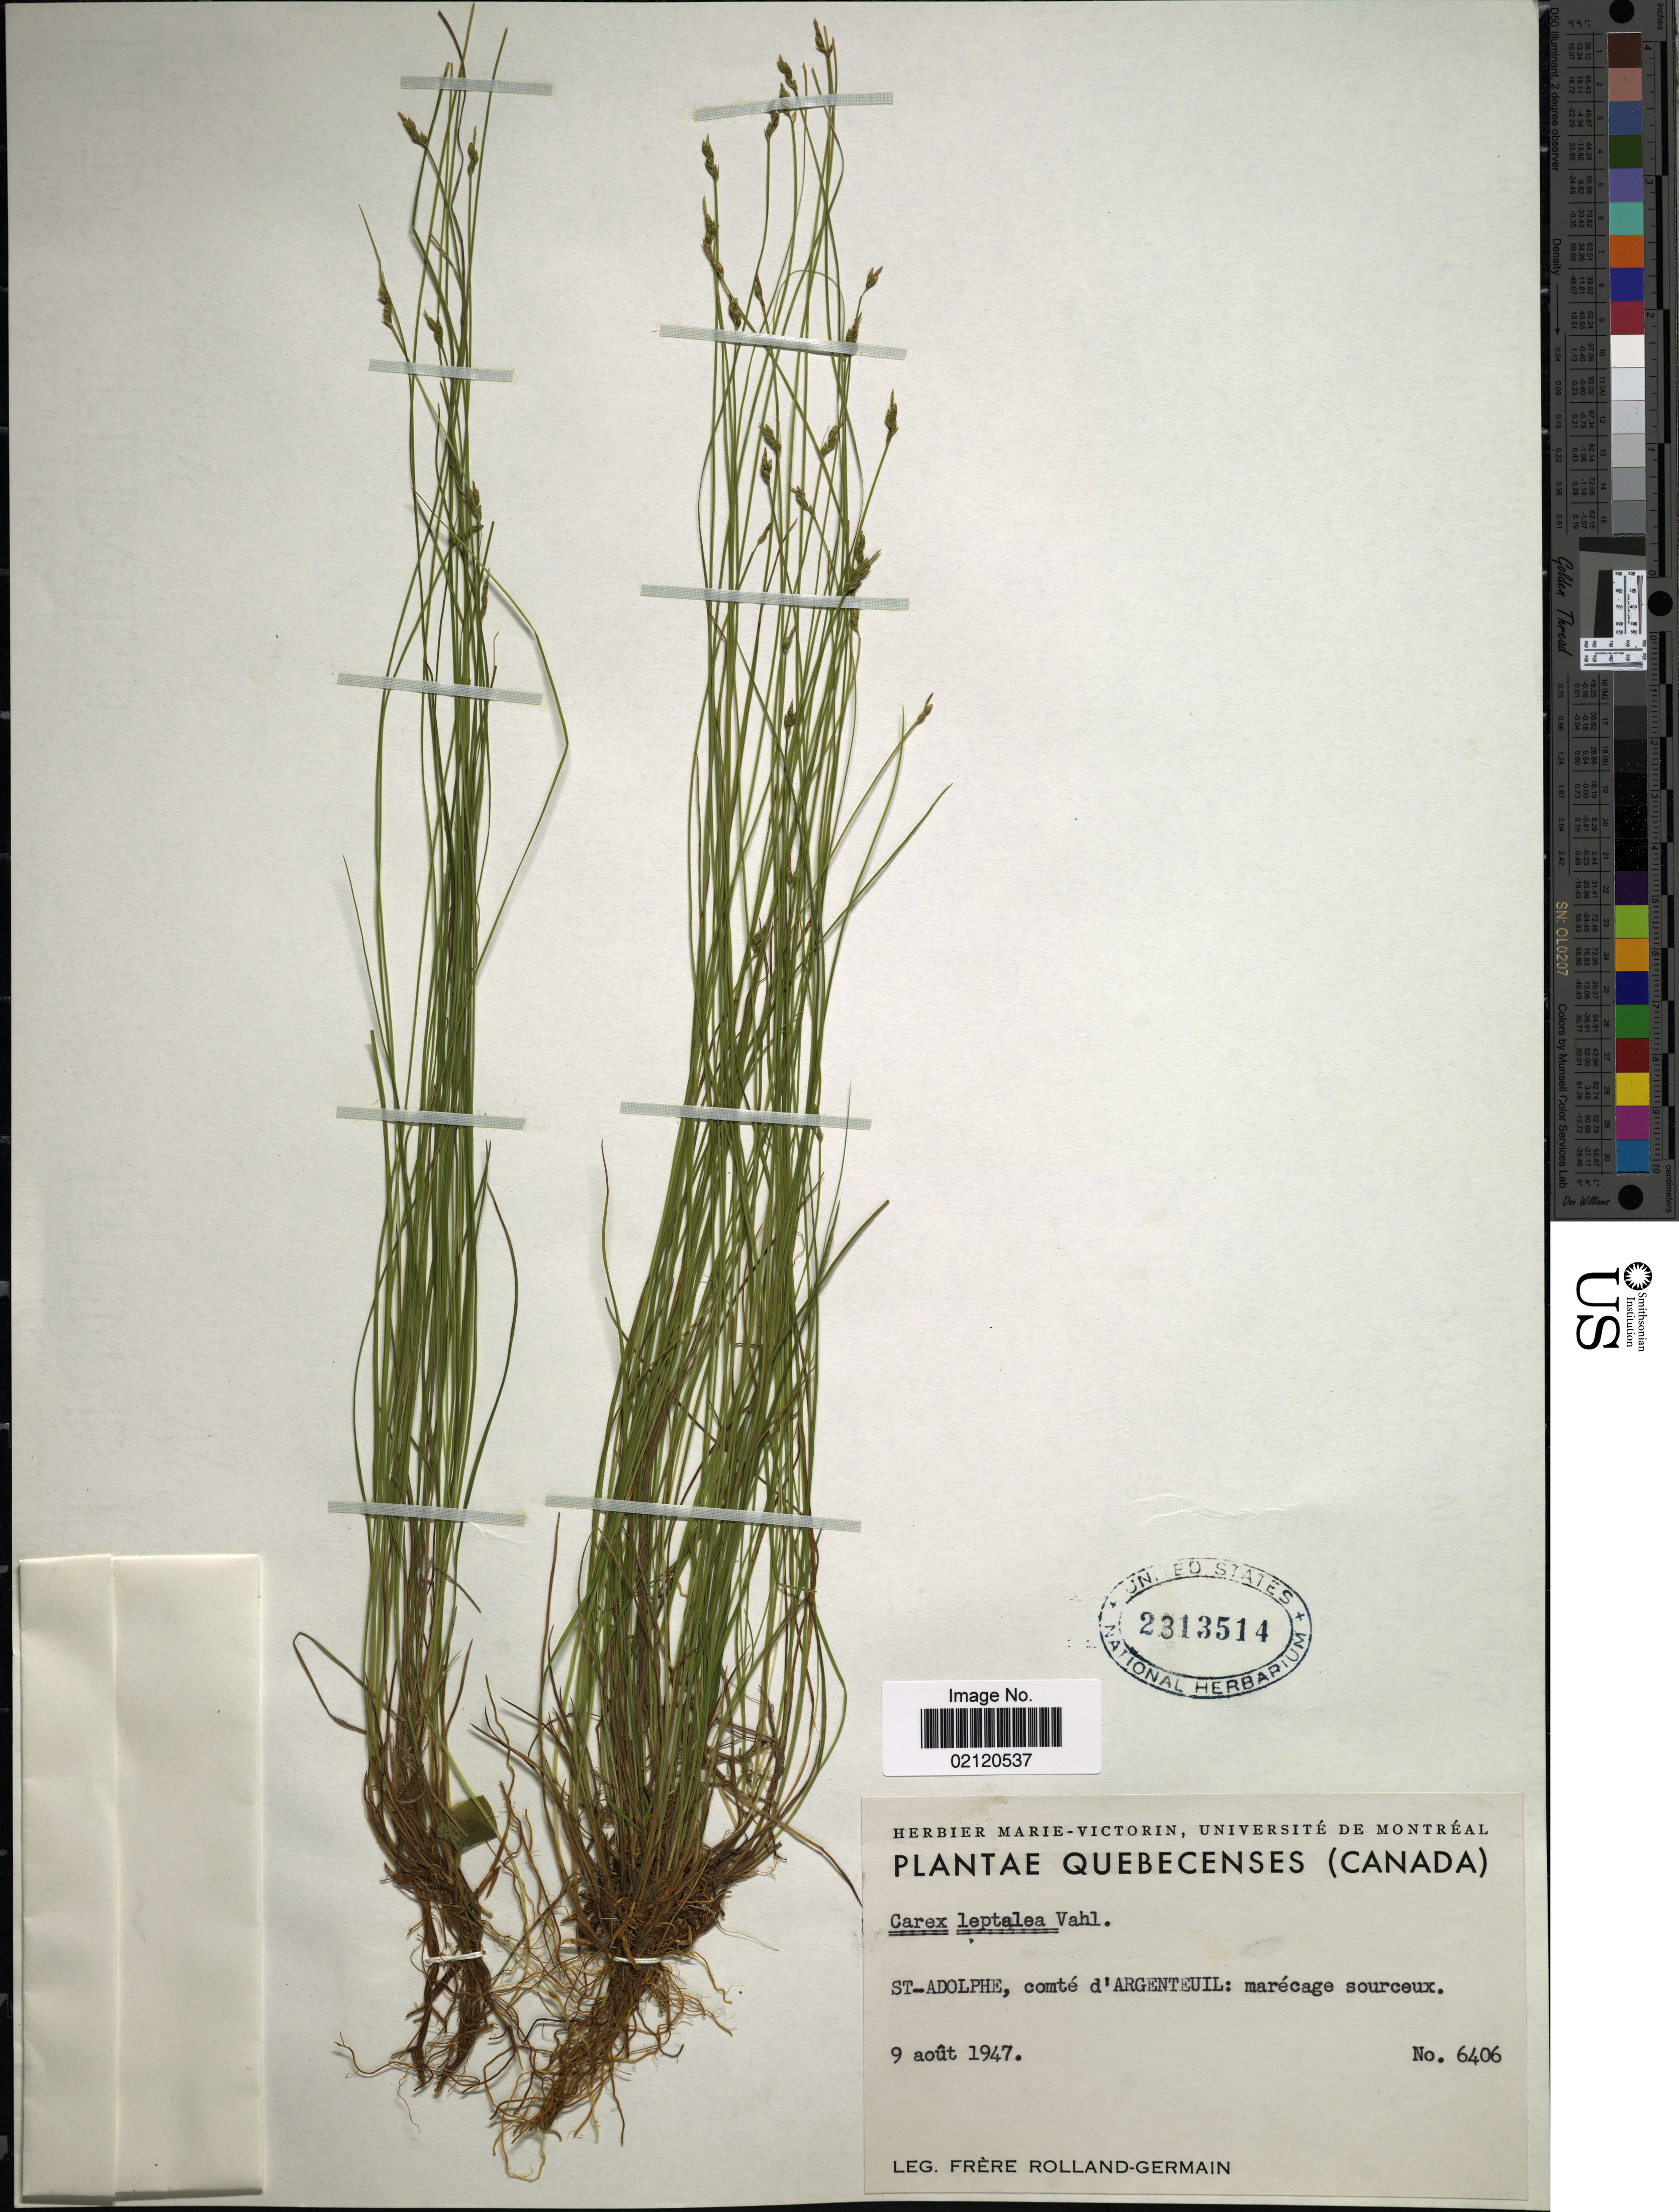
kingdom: Plantae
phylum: Tracheophyta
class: Liliopsida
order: Poales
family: Cyperaceae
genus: Carex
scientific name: Carex leptalea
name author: Wahlenb.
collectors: Rolland-Germain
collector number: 6406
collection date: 1947-08-09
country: Canada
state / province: Quebec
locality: St-Adolphe, Comte d'Argenteuil: Marecage sourceux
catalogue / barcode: US 2313514